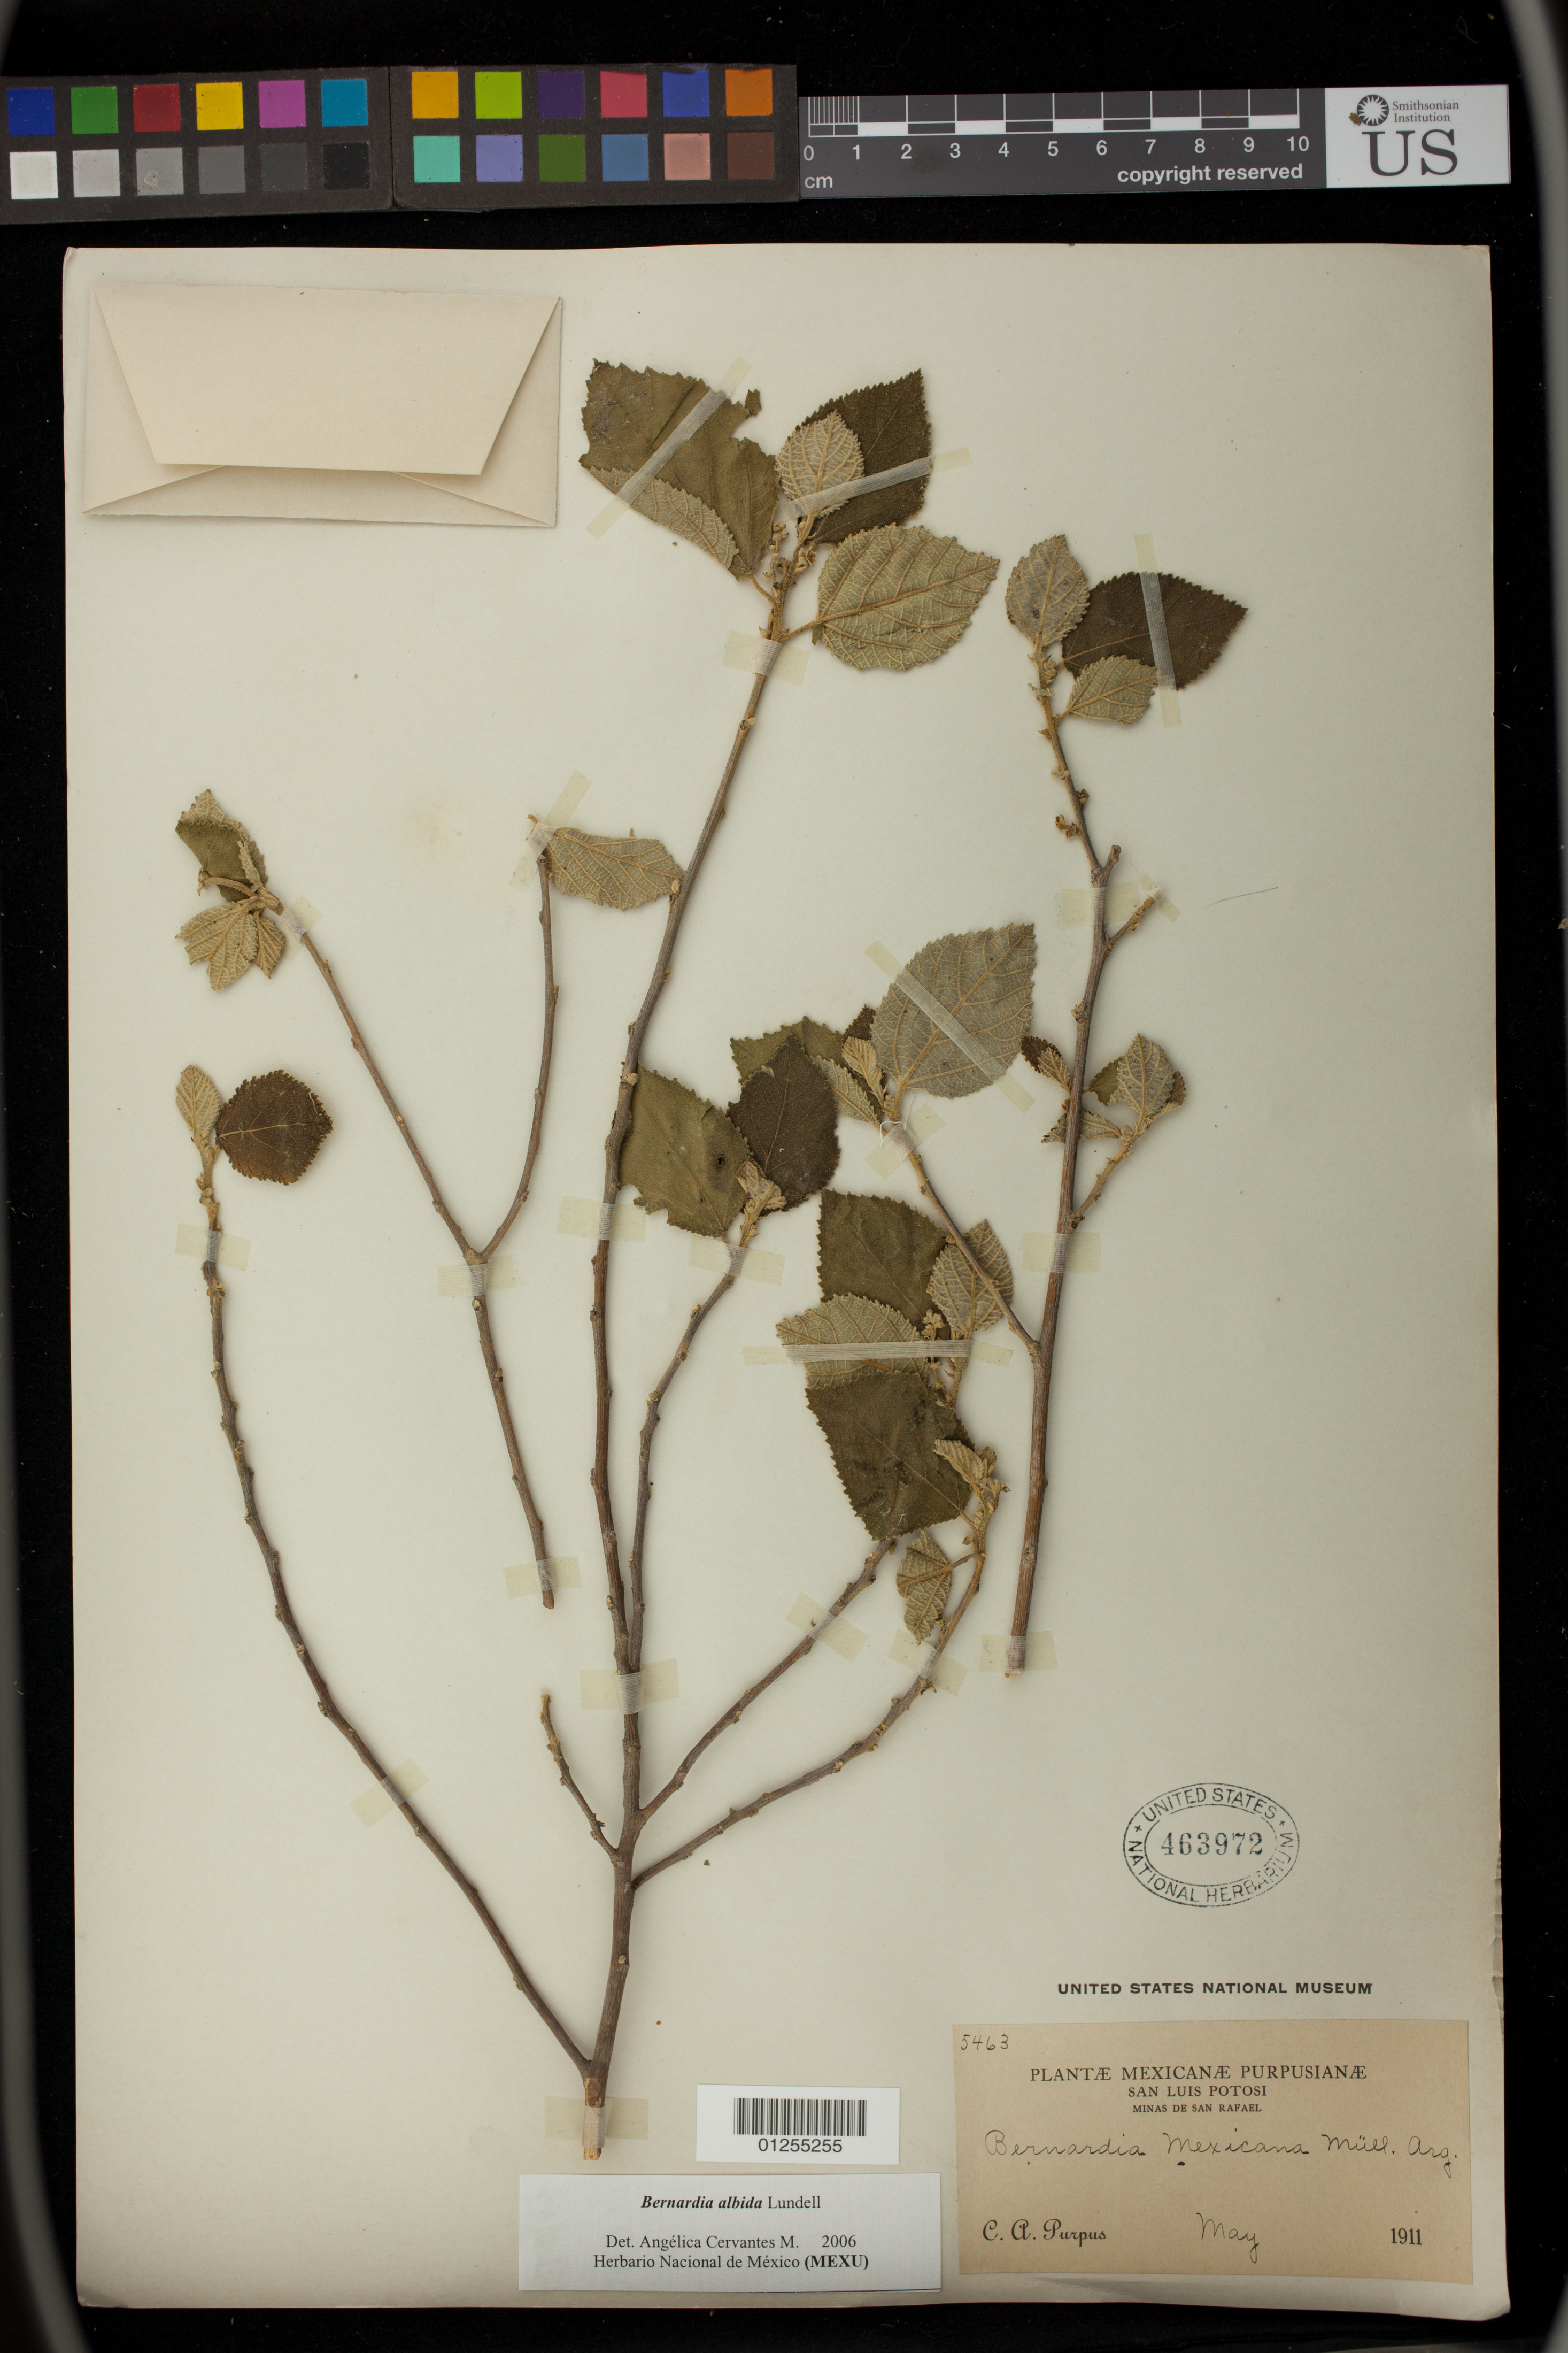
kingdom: Plantae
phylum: Tracheophyta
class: Magnoliopsida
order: Malpighiales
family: Euphorbiaceae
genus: Bernardia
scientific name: Bernardia albida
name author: Lundell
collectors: C. A. Purpus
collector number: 5463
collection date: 1911-05-01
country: Mexico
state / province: San Luis Potosi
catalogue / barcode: US 463972